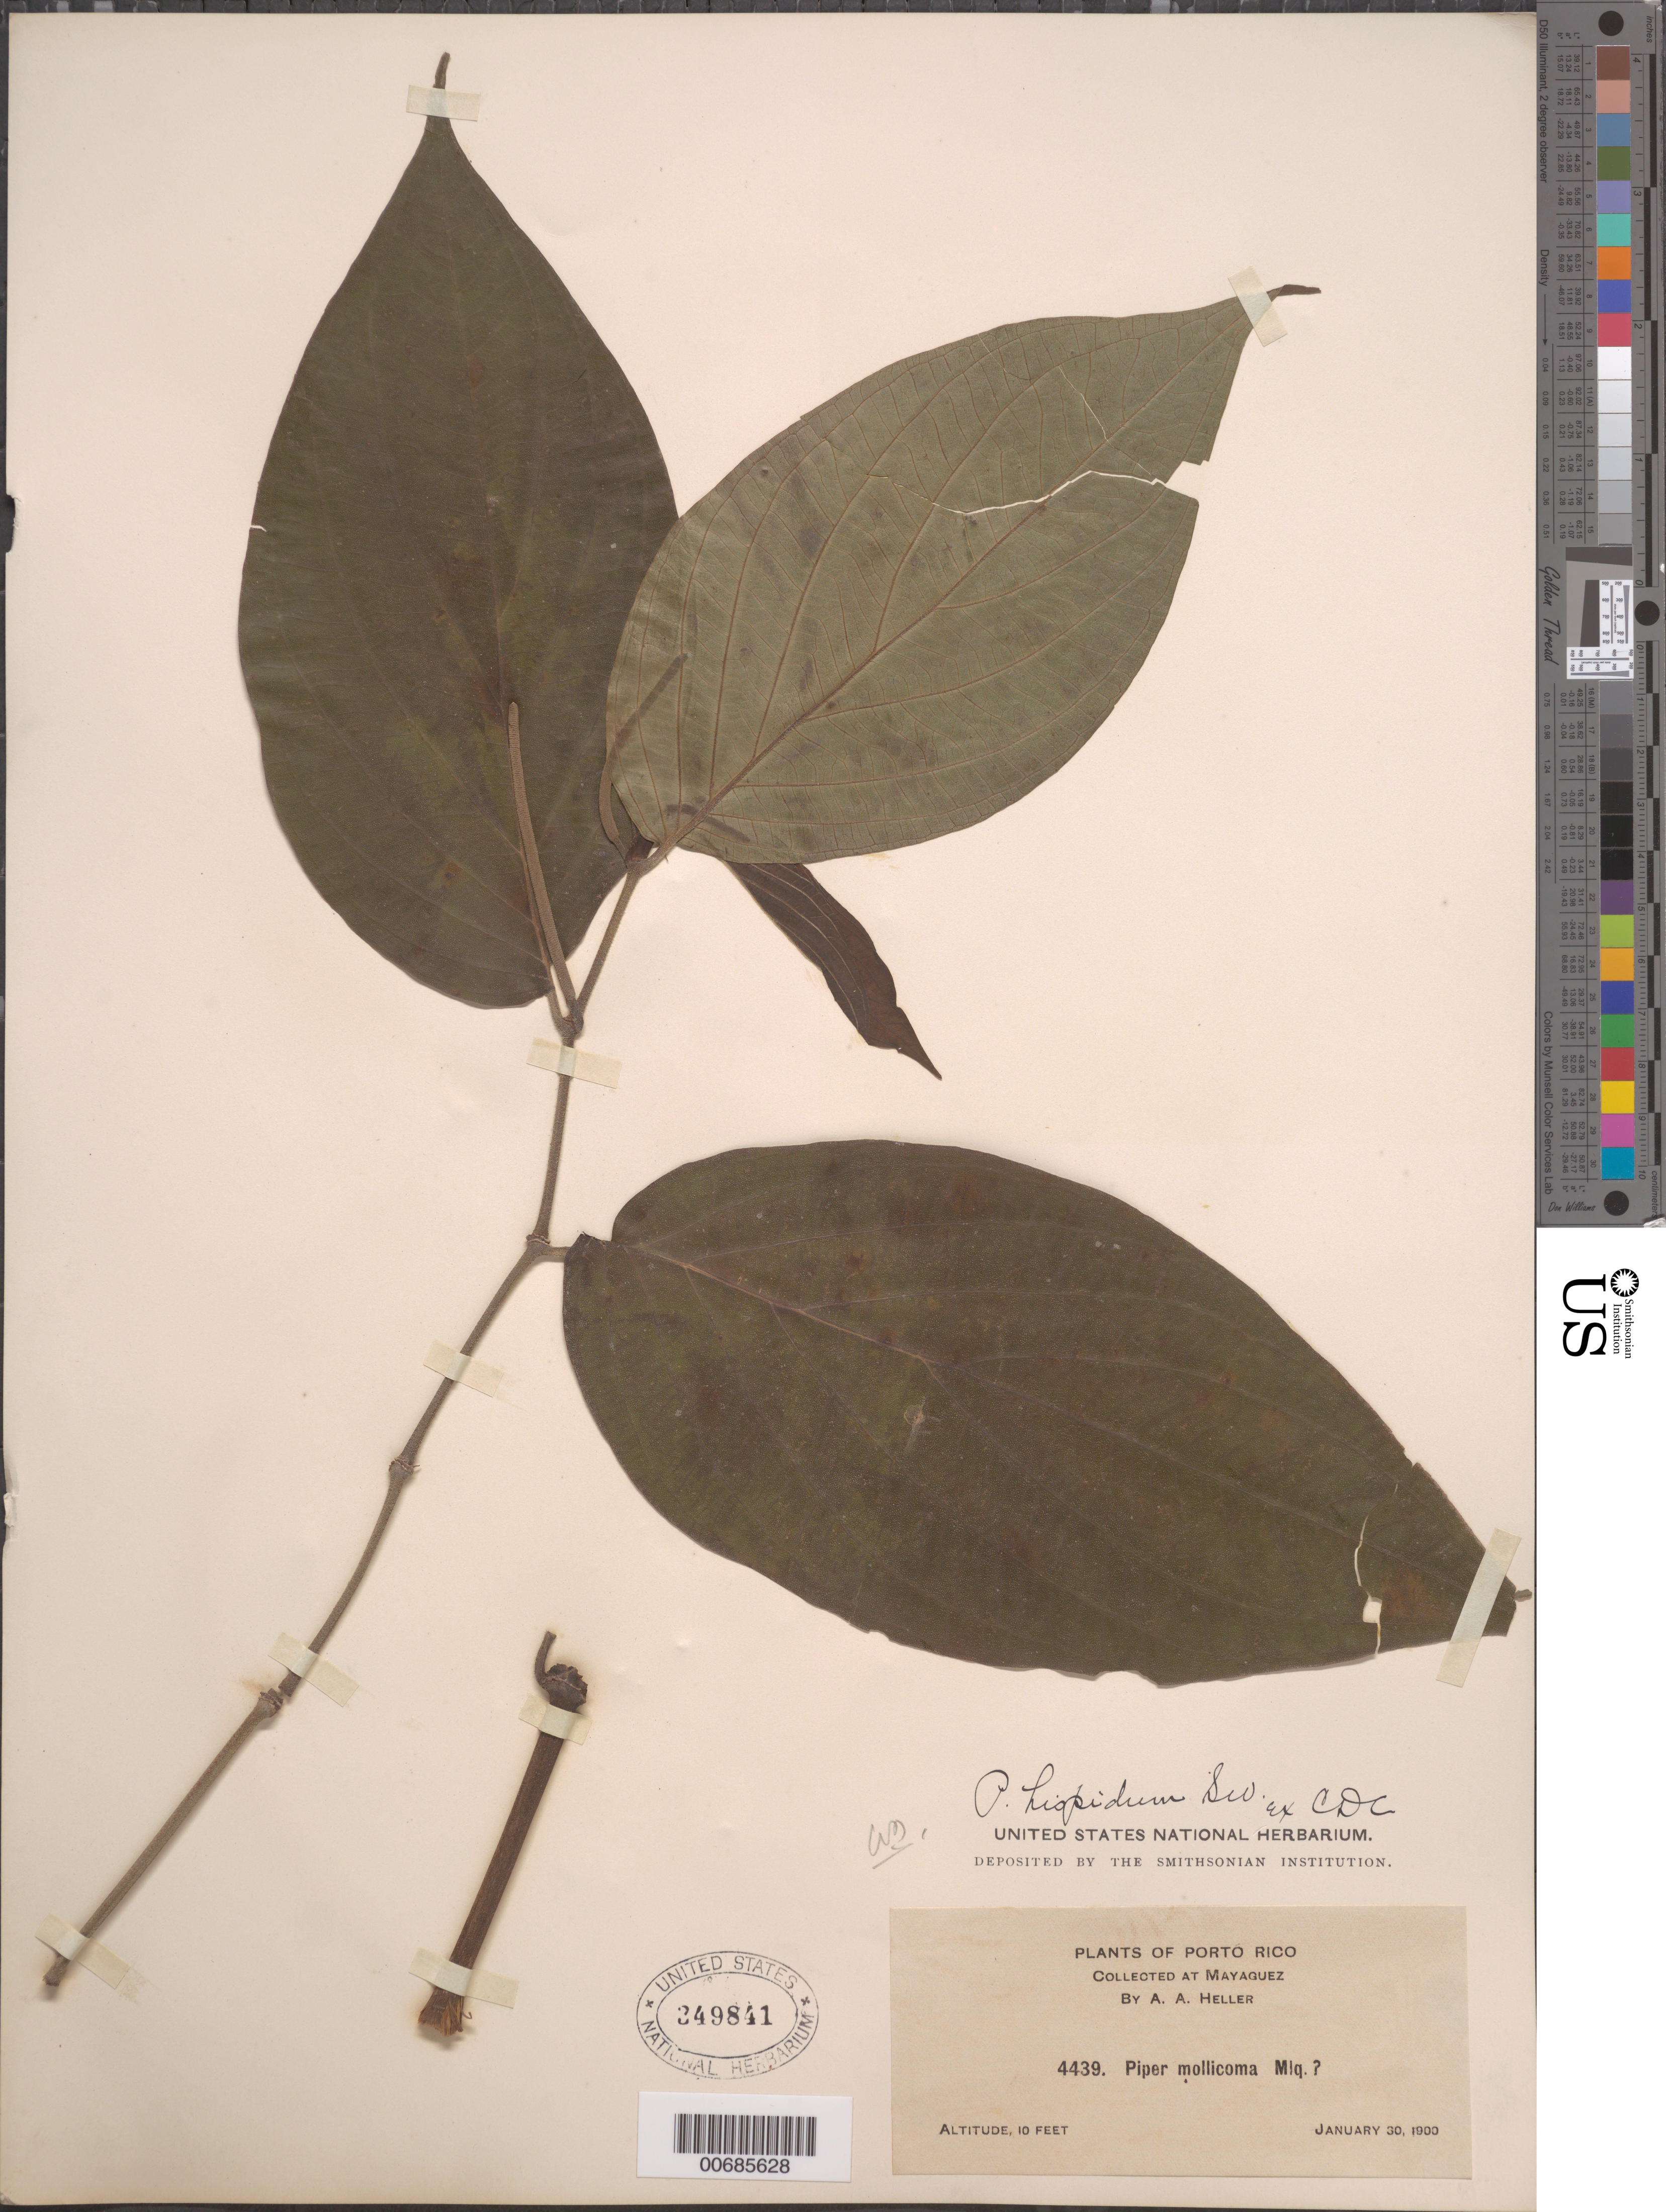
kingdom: Plantae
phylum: Tracheophyta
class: Magnoliopsida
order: Piperales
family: Piperaceae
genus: Piper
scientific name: Piper hispidum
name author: Sw.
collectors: A. A. Heller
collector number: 4439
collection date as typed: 30 Jan 1900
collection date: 1900-01-30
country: Puerto Rico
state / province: Mayaguez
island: Greater Antilles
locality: Mayaguez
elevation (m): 3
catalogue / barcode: US 349841